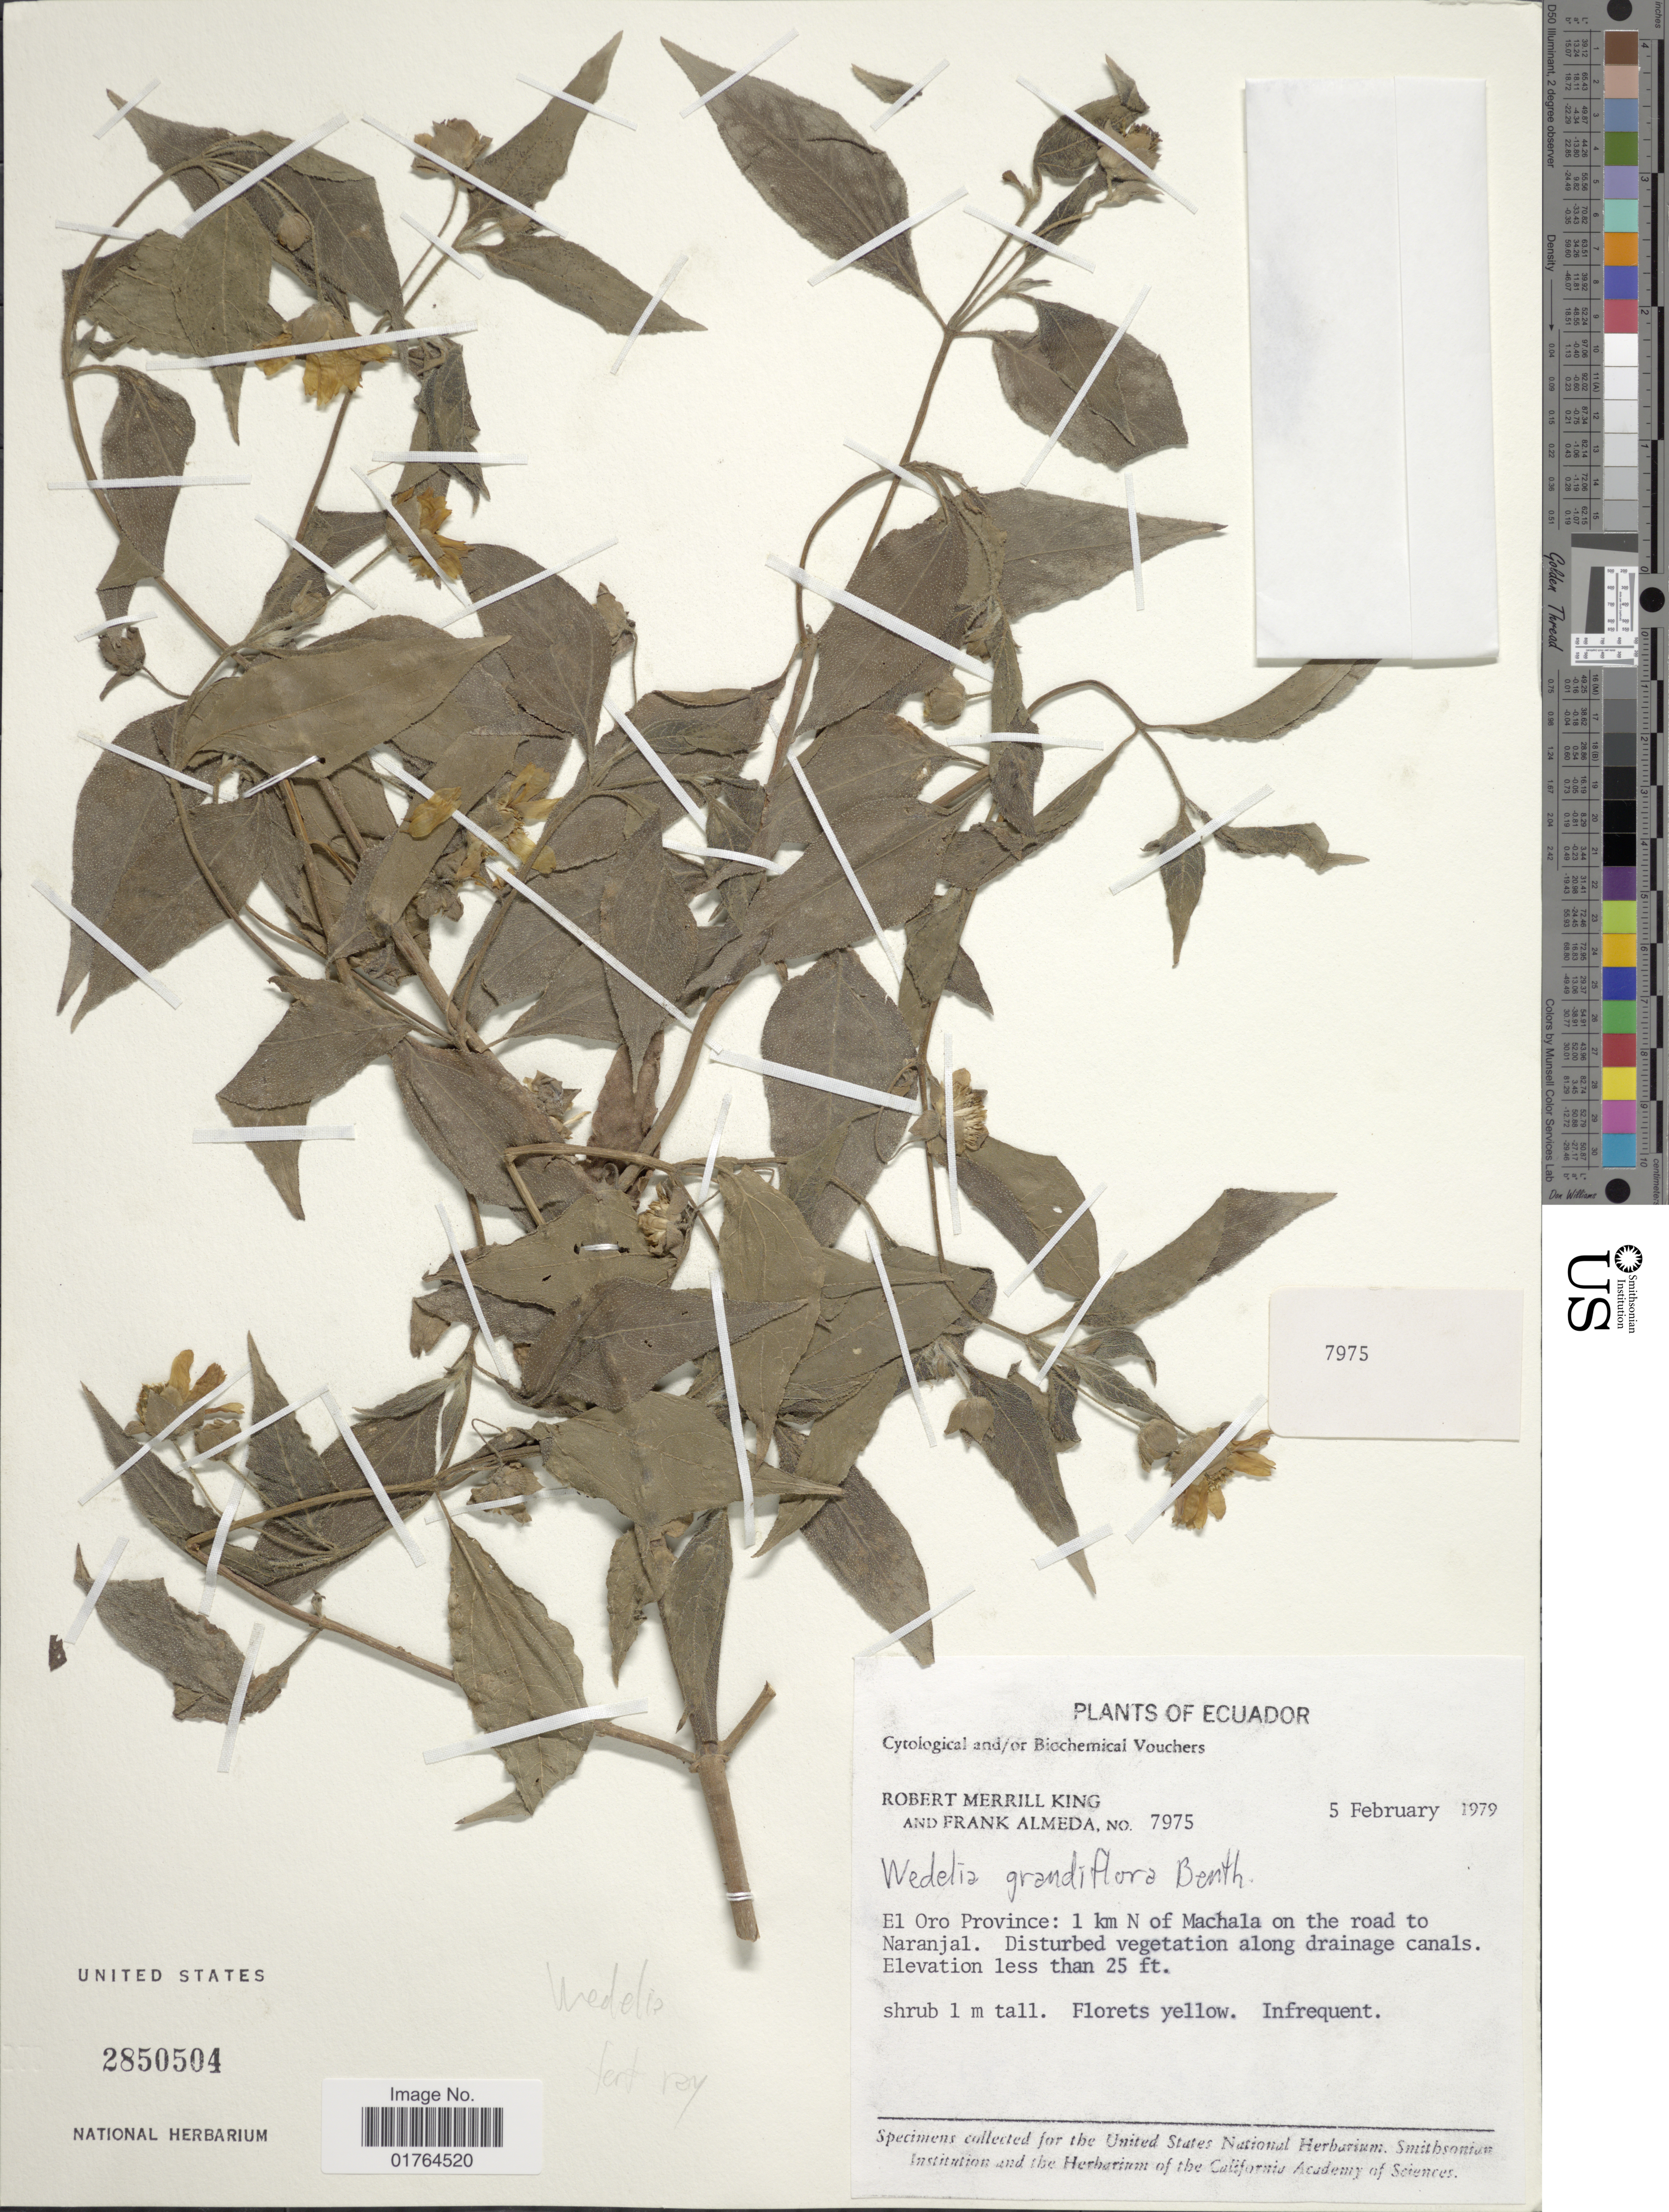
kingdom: Plantae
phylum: Tracheophyta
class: Magnoliopsida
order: Asterales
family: Asteraceae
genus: Wedelia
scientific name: Wedelia grandiflora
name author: Benth.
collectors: R. M. King & F. Almeda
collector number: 7975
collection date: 1979-02-05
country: Ecuador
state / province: El Oro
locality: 1 km N of Machala on the road to Naranjal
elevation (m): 8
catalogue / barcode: US 2850504